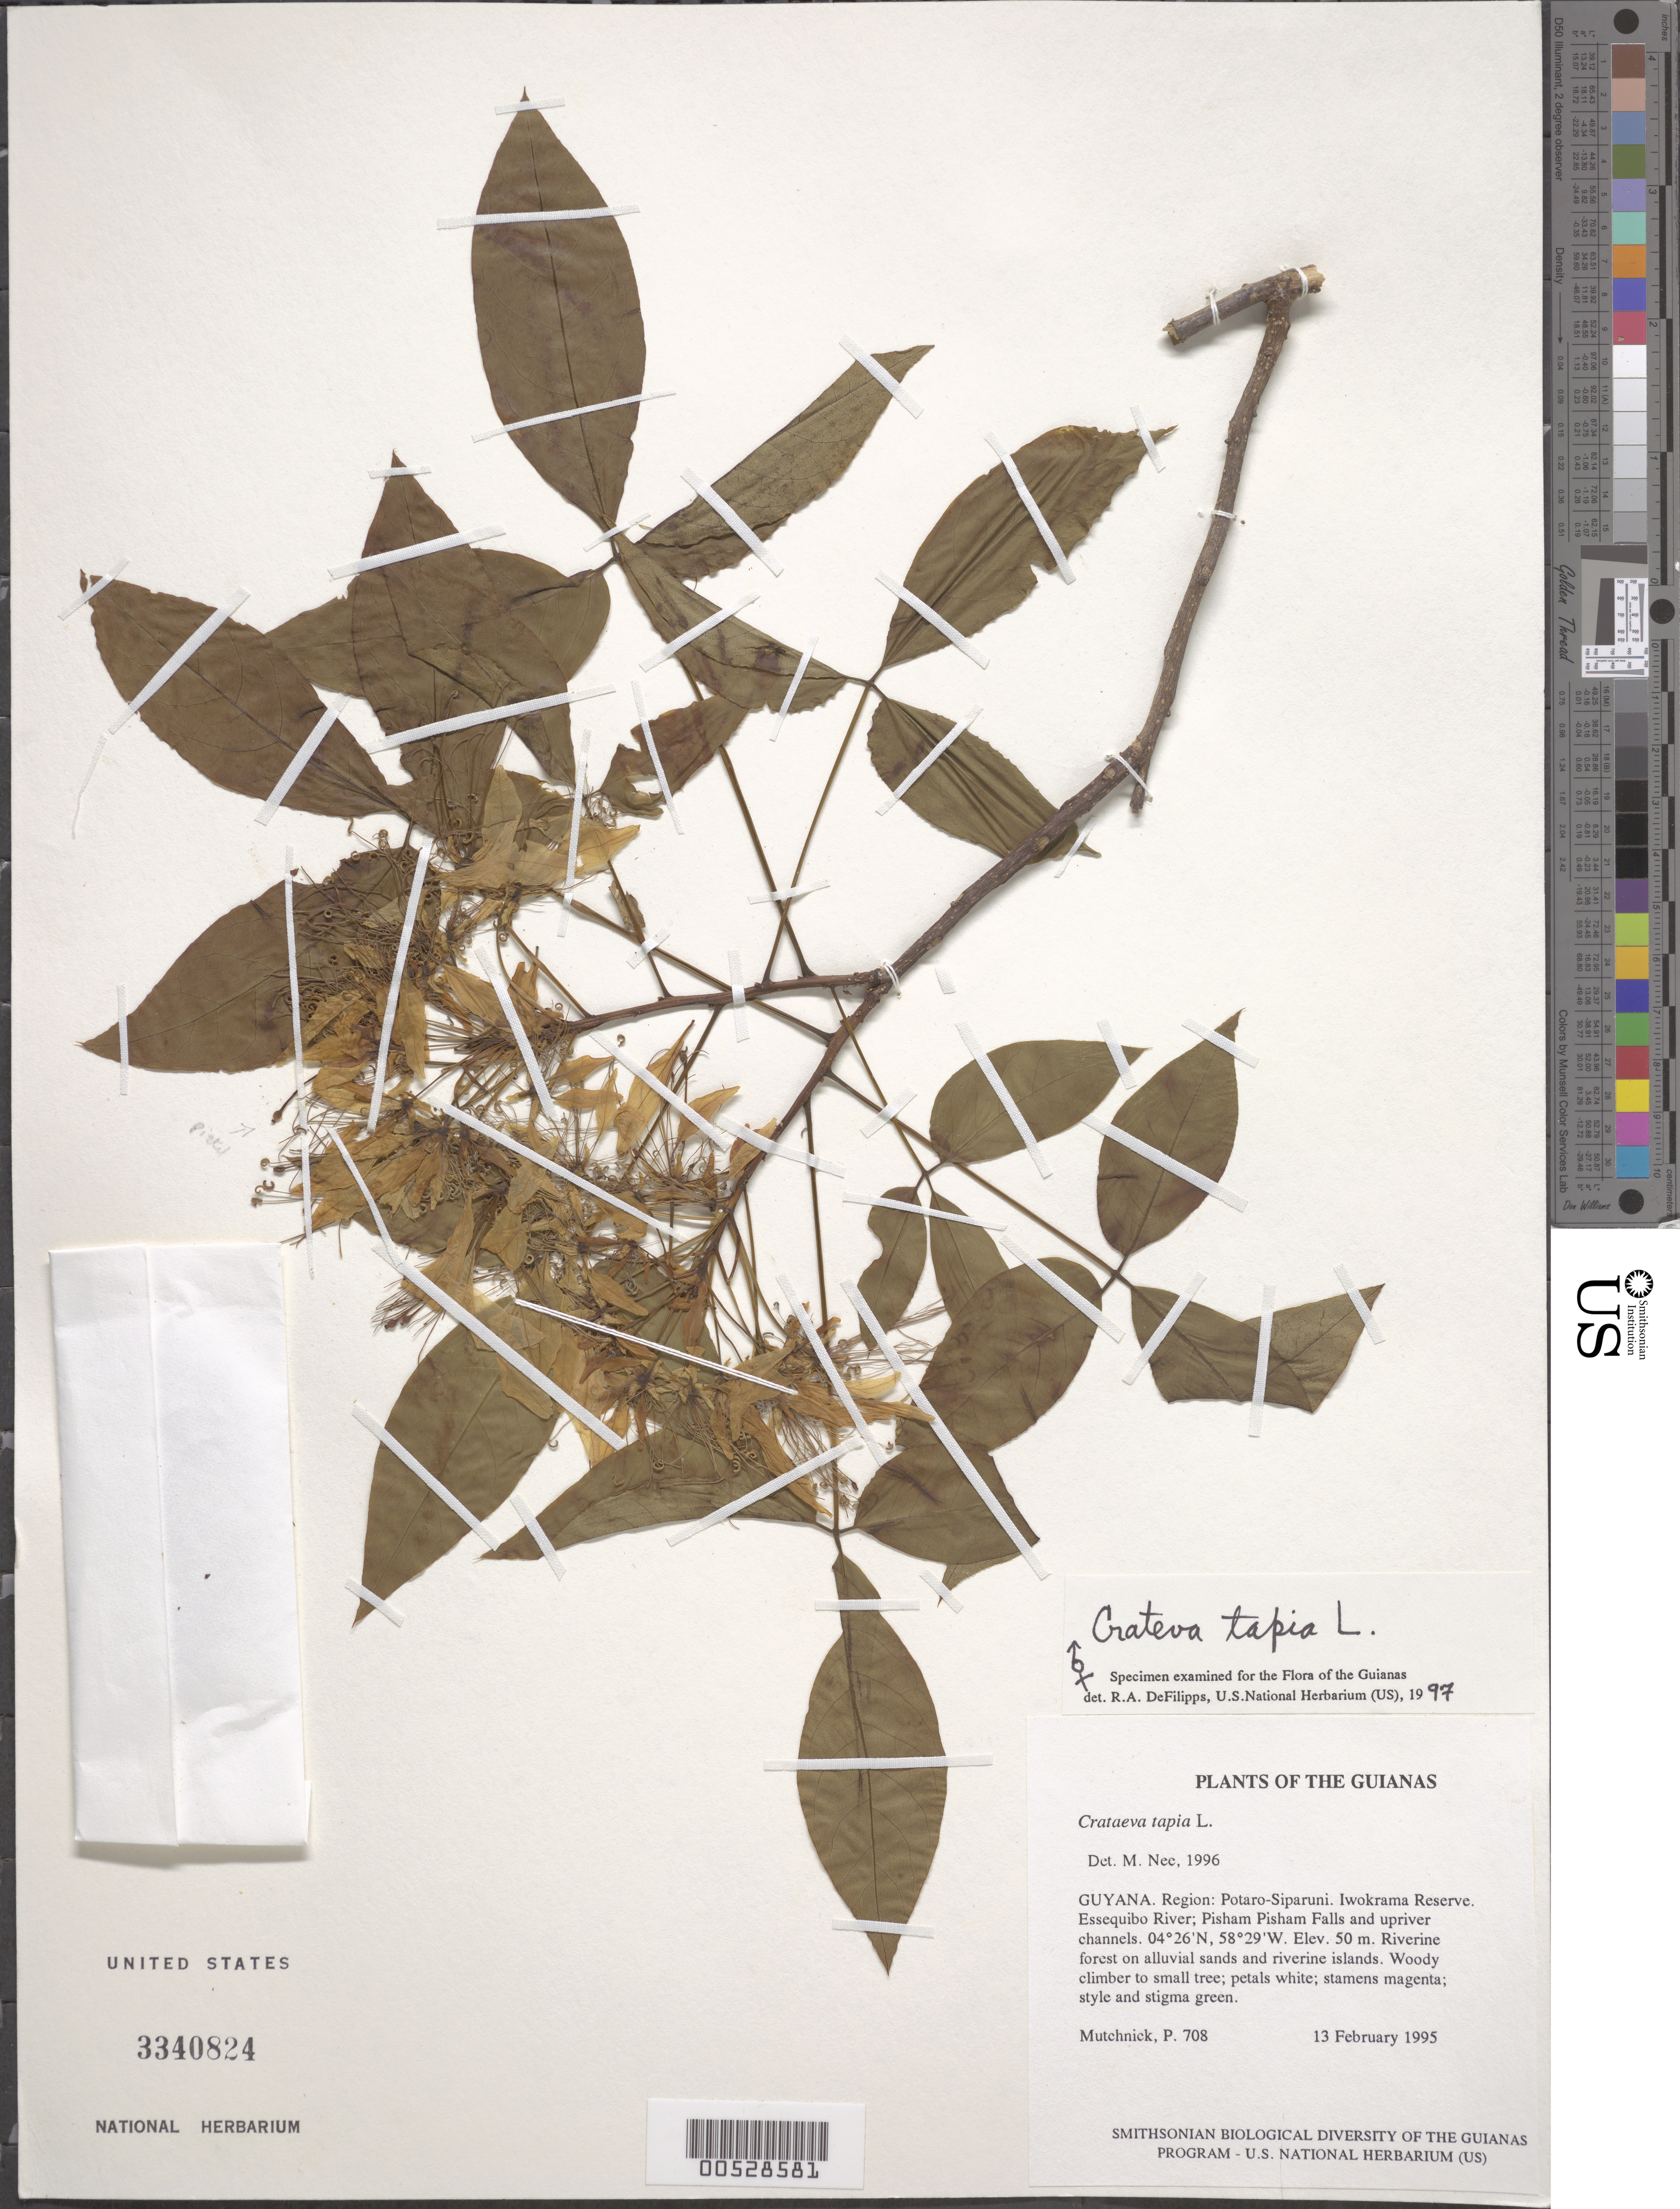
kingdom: Plantae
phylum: Tracheophyta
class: Magnoliopsida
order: Brassicales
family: Capparaceae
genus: Crateva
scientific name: Crateva tapia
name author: L.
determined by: DeFilipps, R. A.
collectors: P. Mutchnick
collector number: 708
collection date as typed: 13 February 1995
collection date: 1995-02-13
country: Guyana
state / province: Potaro-Siparuni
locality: Iwokrama Reserve. Essequibo River; Pisham Pisham Falls and upriver channels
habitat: Riverine forest on alluvial sands and riverine islands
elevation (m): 50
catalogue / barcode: US 3340824